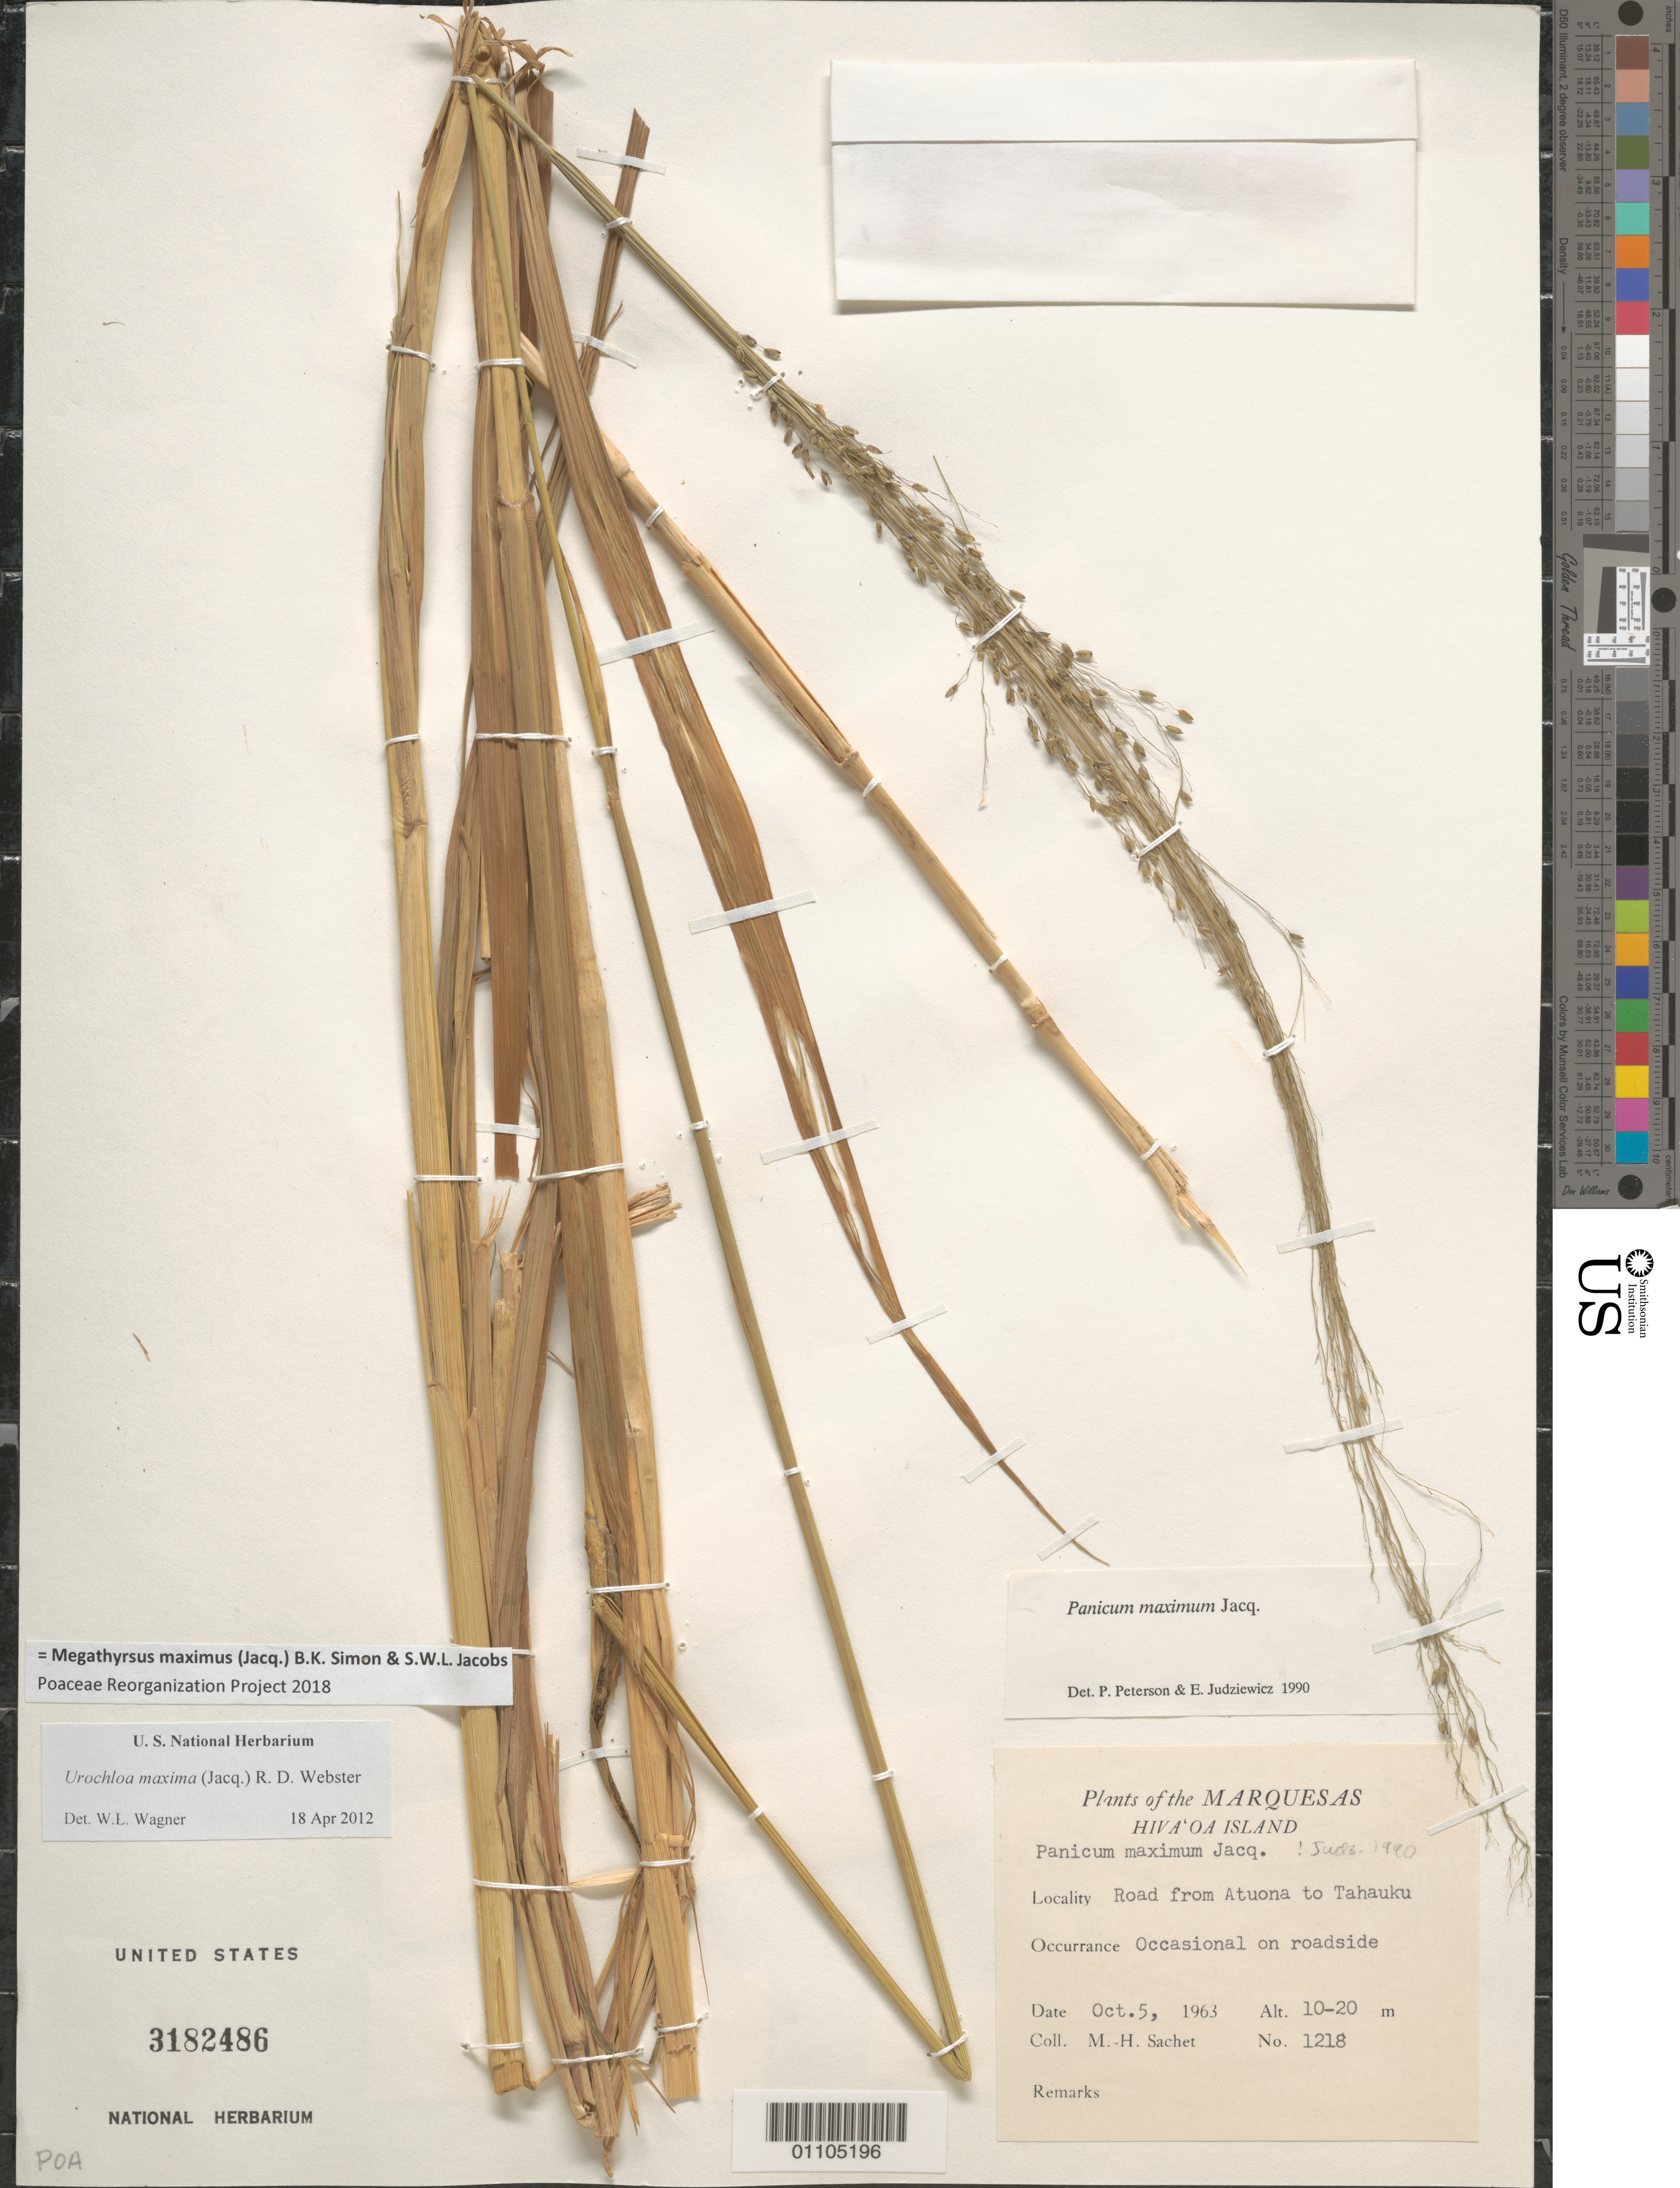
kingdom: Plantae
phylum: Tracheophyta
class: Liliopsida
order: Poales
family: Poaceae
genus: Megathyrsus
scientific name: Megathyrsus maximus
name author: (Jacq.) B.K. Simon & S.W.L. Jacobs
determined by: Poaceae Reorganization Project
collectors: M.-H. Sachet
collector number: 1218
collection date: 1963-10-05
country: French Polynesia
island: Hiva Oa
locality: road from Atuona to Tahauku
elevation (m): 10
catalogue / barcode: US 3182486